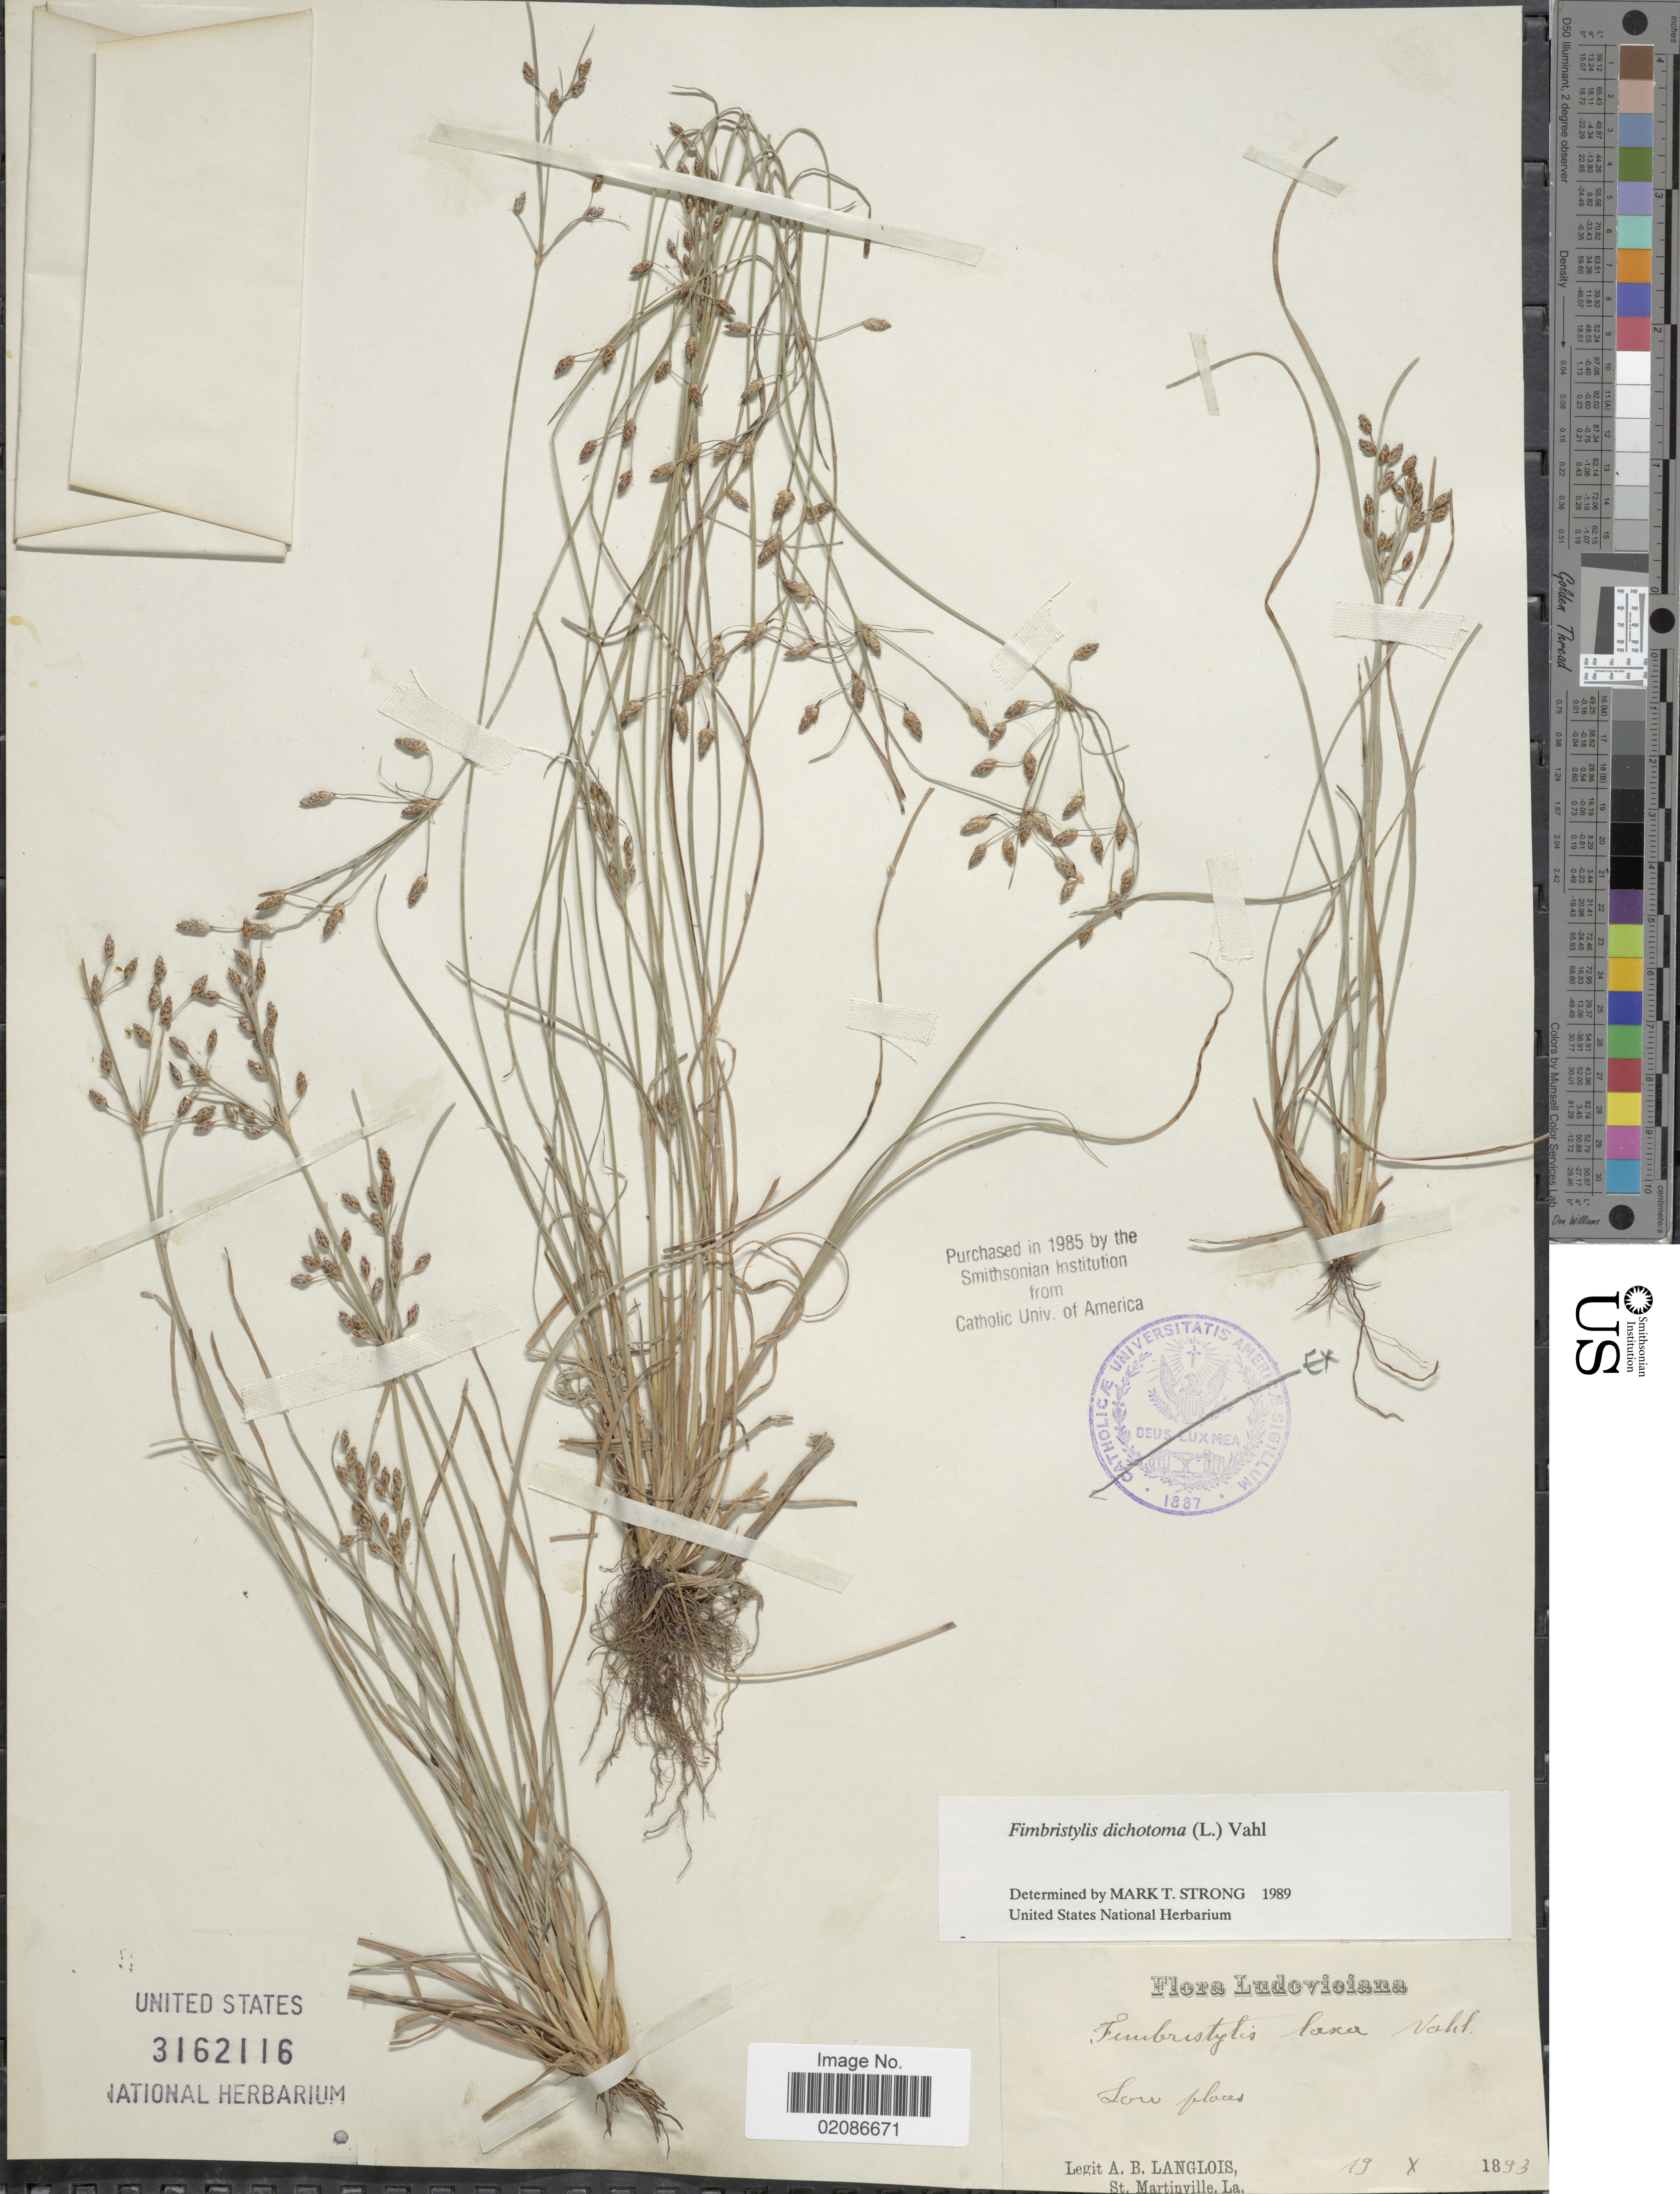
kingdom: Plantae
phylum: Tracheophyta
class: Liliopsida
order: Poales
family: Cyperaceae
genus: Fimbristylis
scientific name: Fimbristylis dichotoma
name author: (L.) Vahl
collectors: A. Langlois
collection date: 1893-10-19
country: United States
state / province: Louisiana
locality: Ludoviciana. Low places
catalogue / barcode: US 3162116